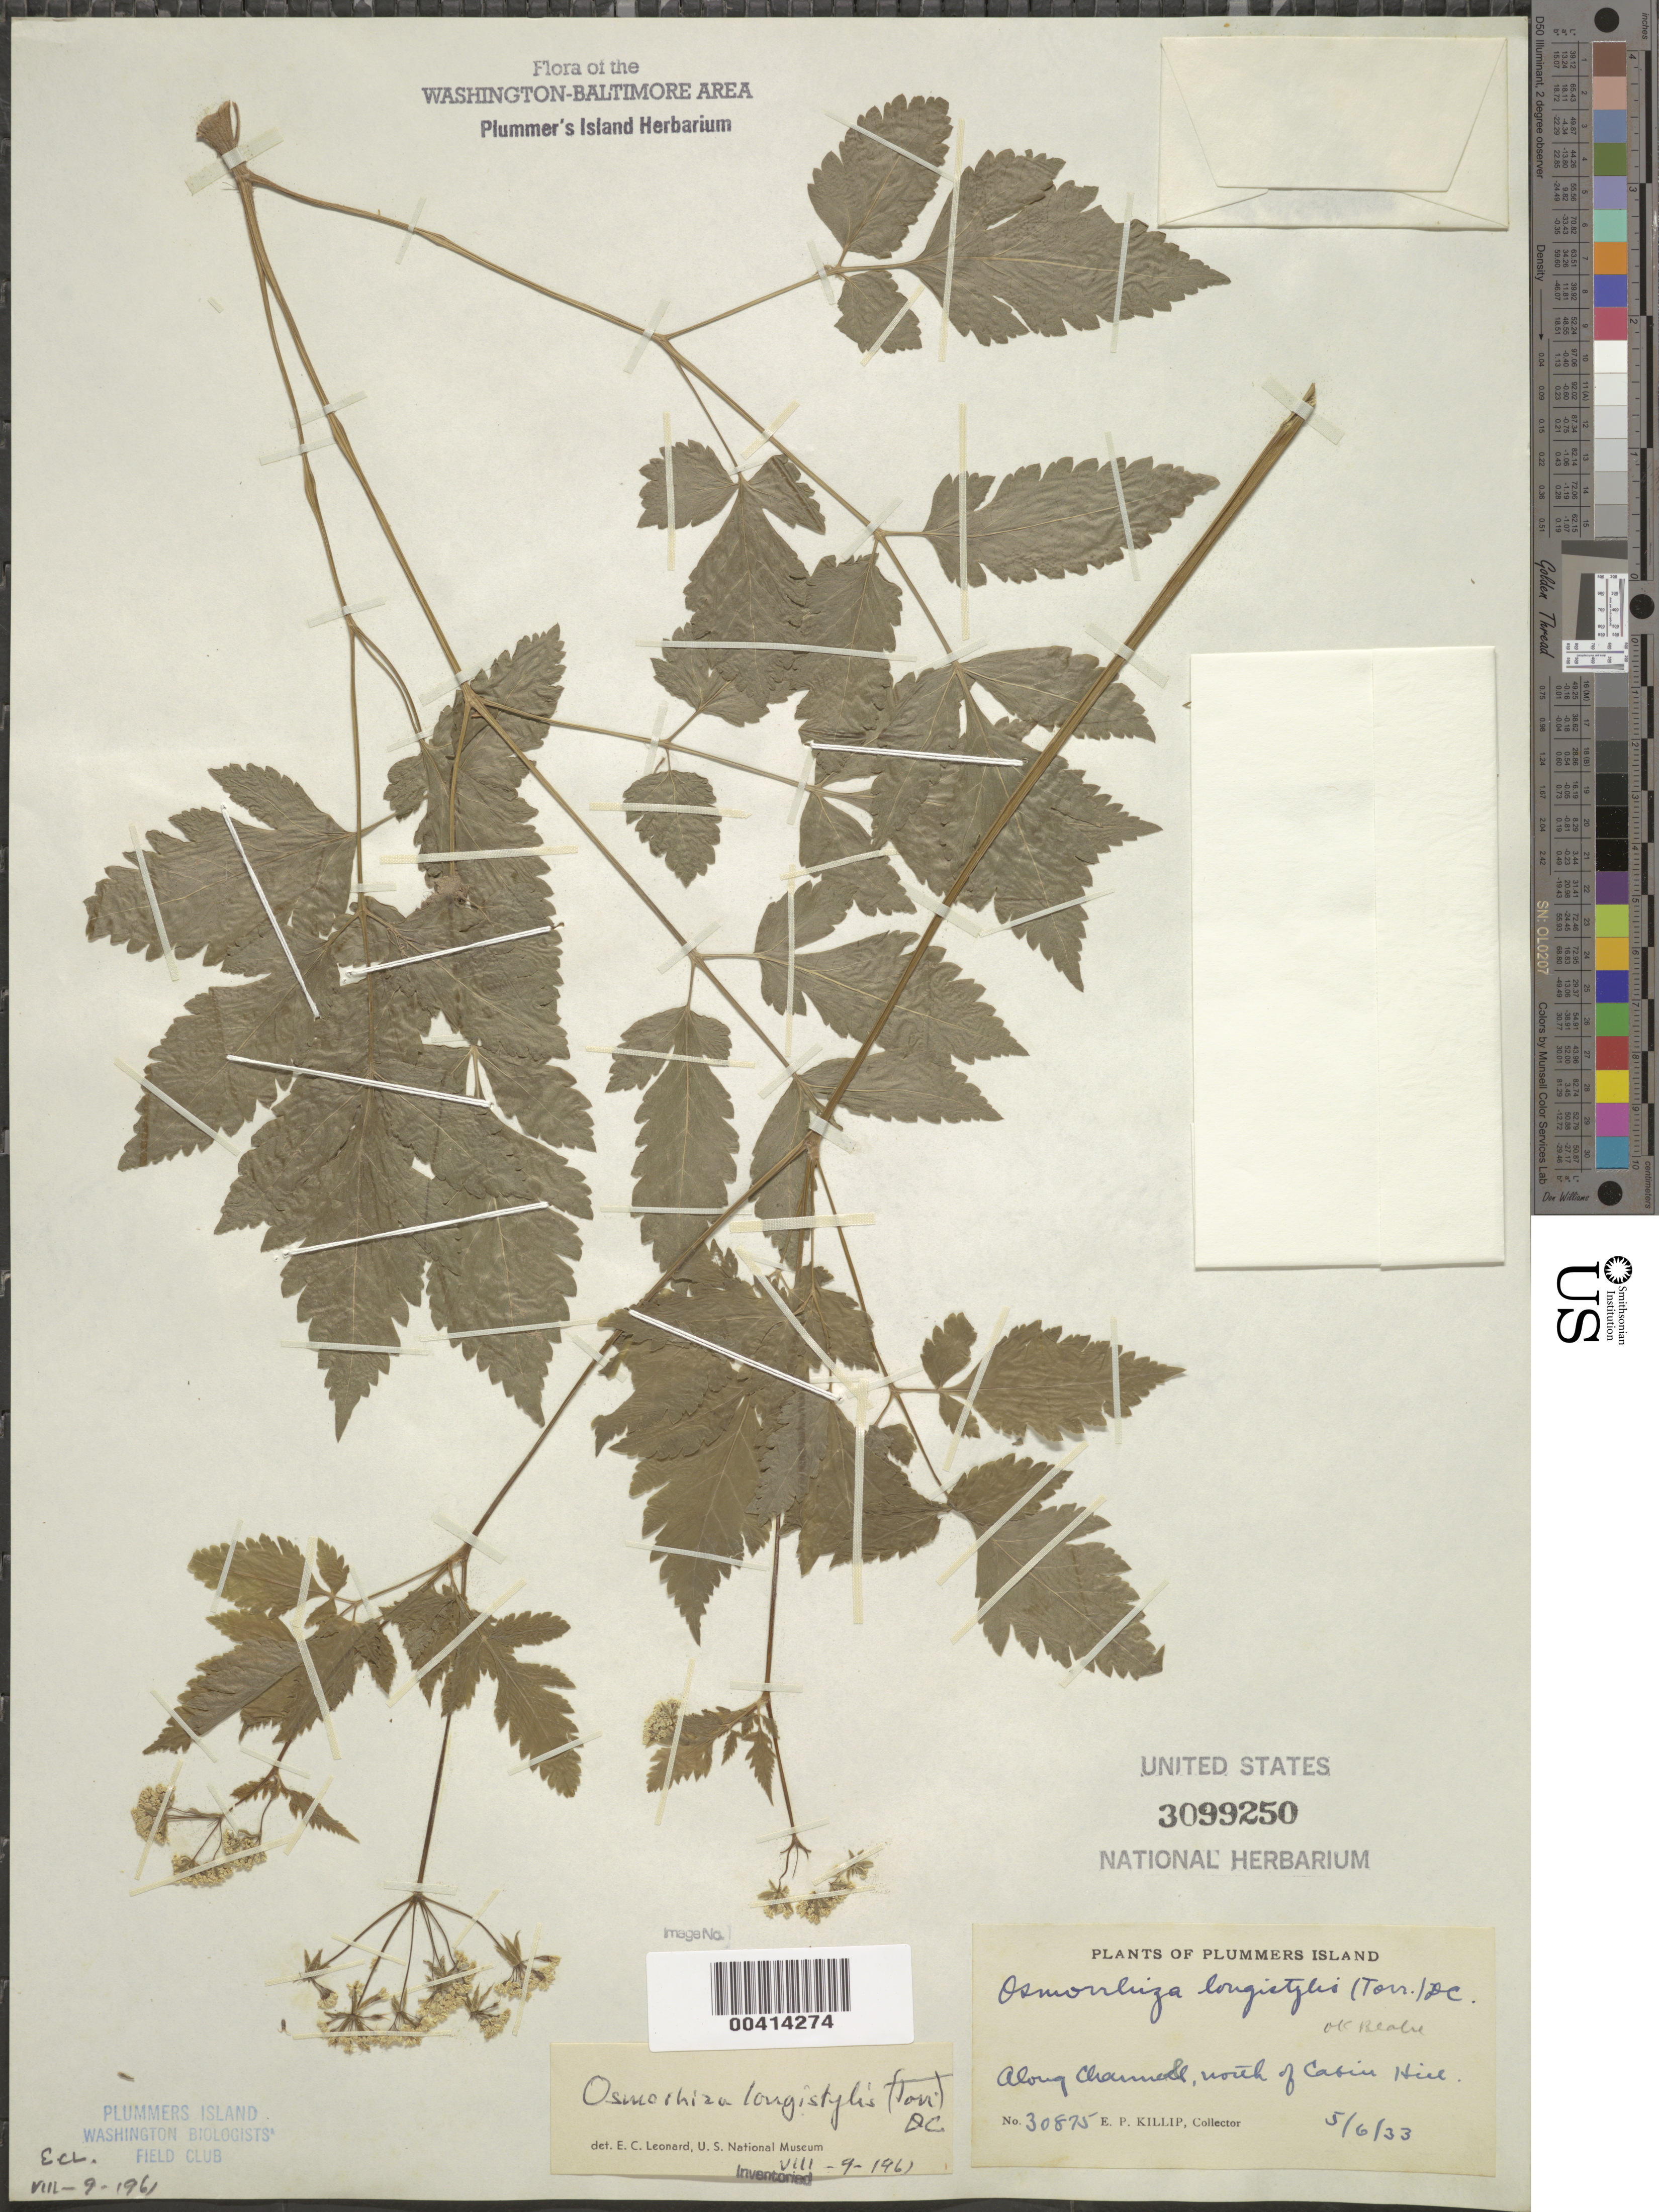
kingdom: Plantae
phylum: Tracheophyta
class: Magnoliopsida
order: Apiales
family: Apiaceae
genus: Osmorhiza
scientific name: Osmorhiza longistylis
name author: (Torr.) DC.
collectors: E. P. Killip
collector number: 30875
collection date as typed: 06 May 1933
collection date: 1933-05-06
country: United States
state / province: Maryland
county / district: Montgomery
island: Plummers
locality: Plummer's Island; along channel, north of Cabin Hill C. & O. Canal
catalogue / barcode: US 3099250